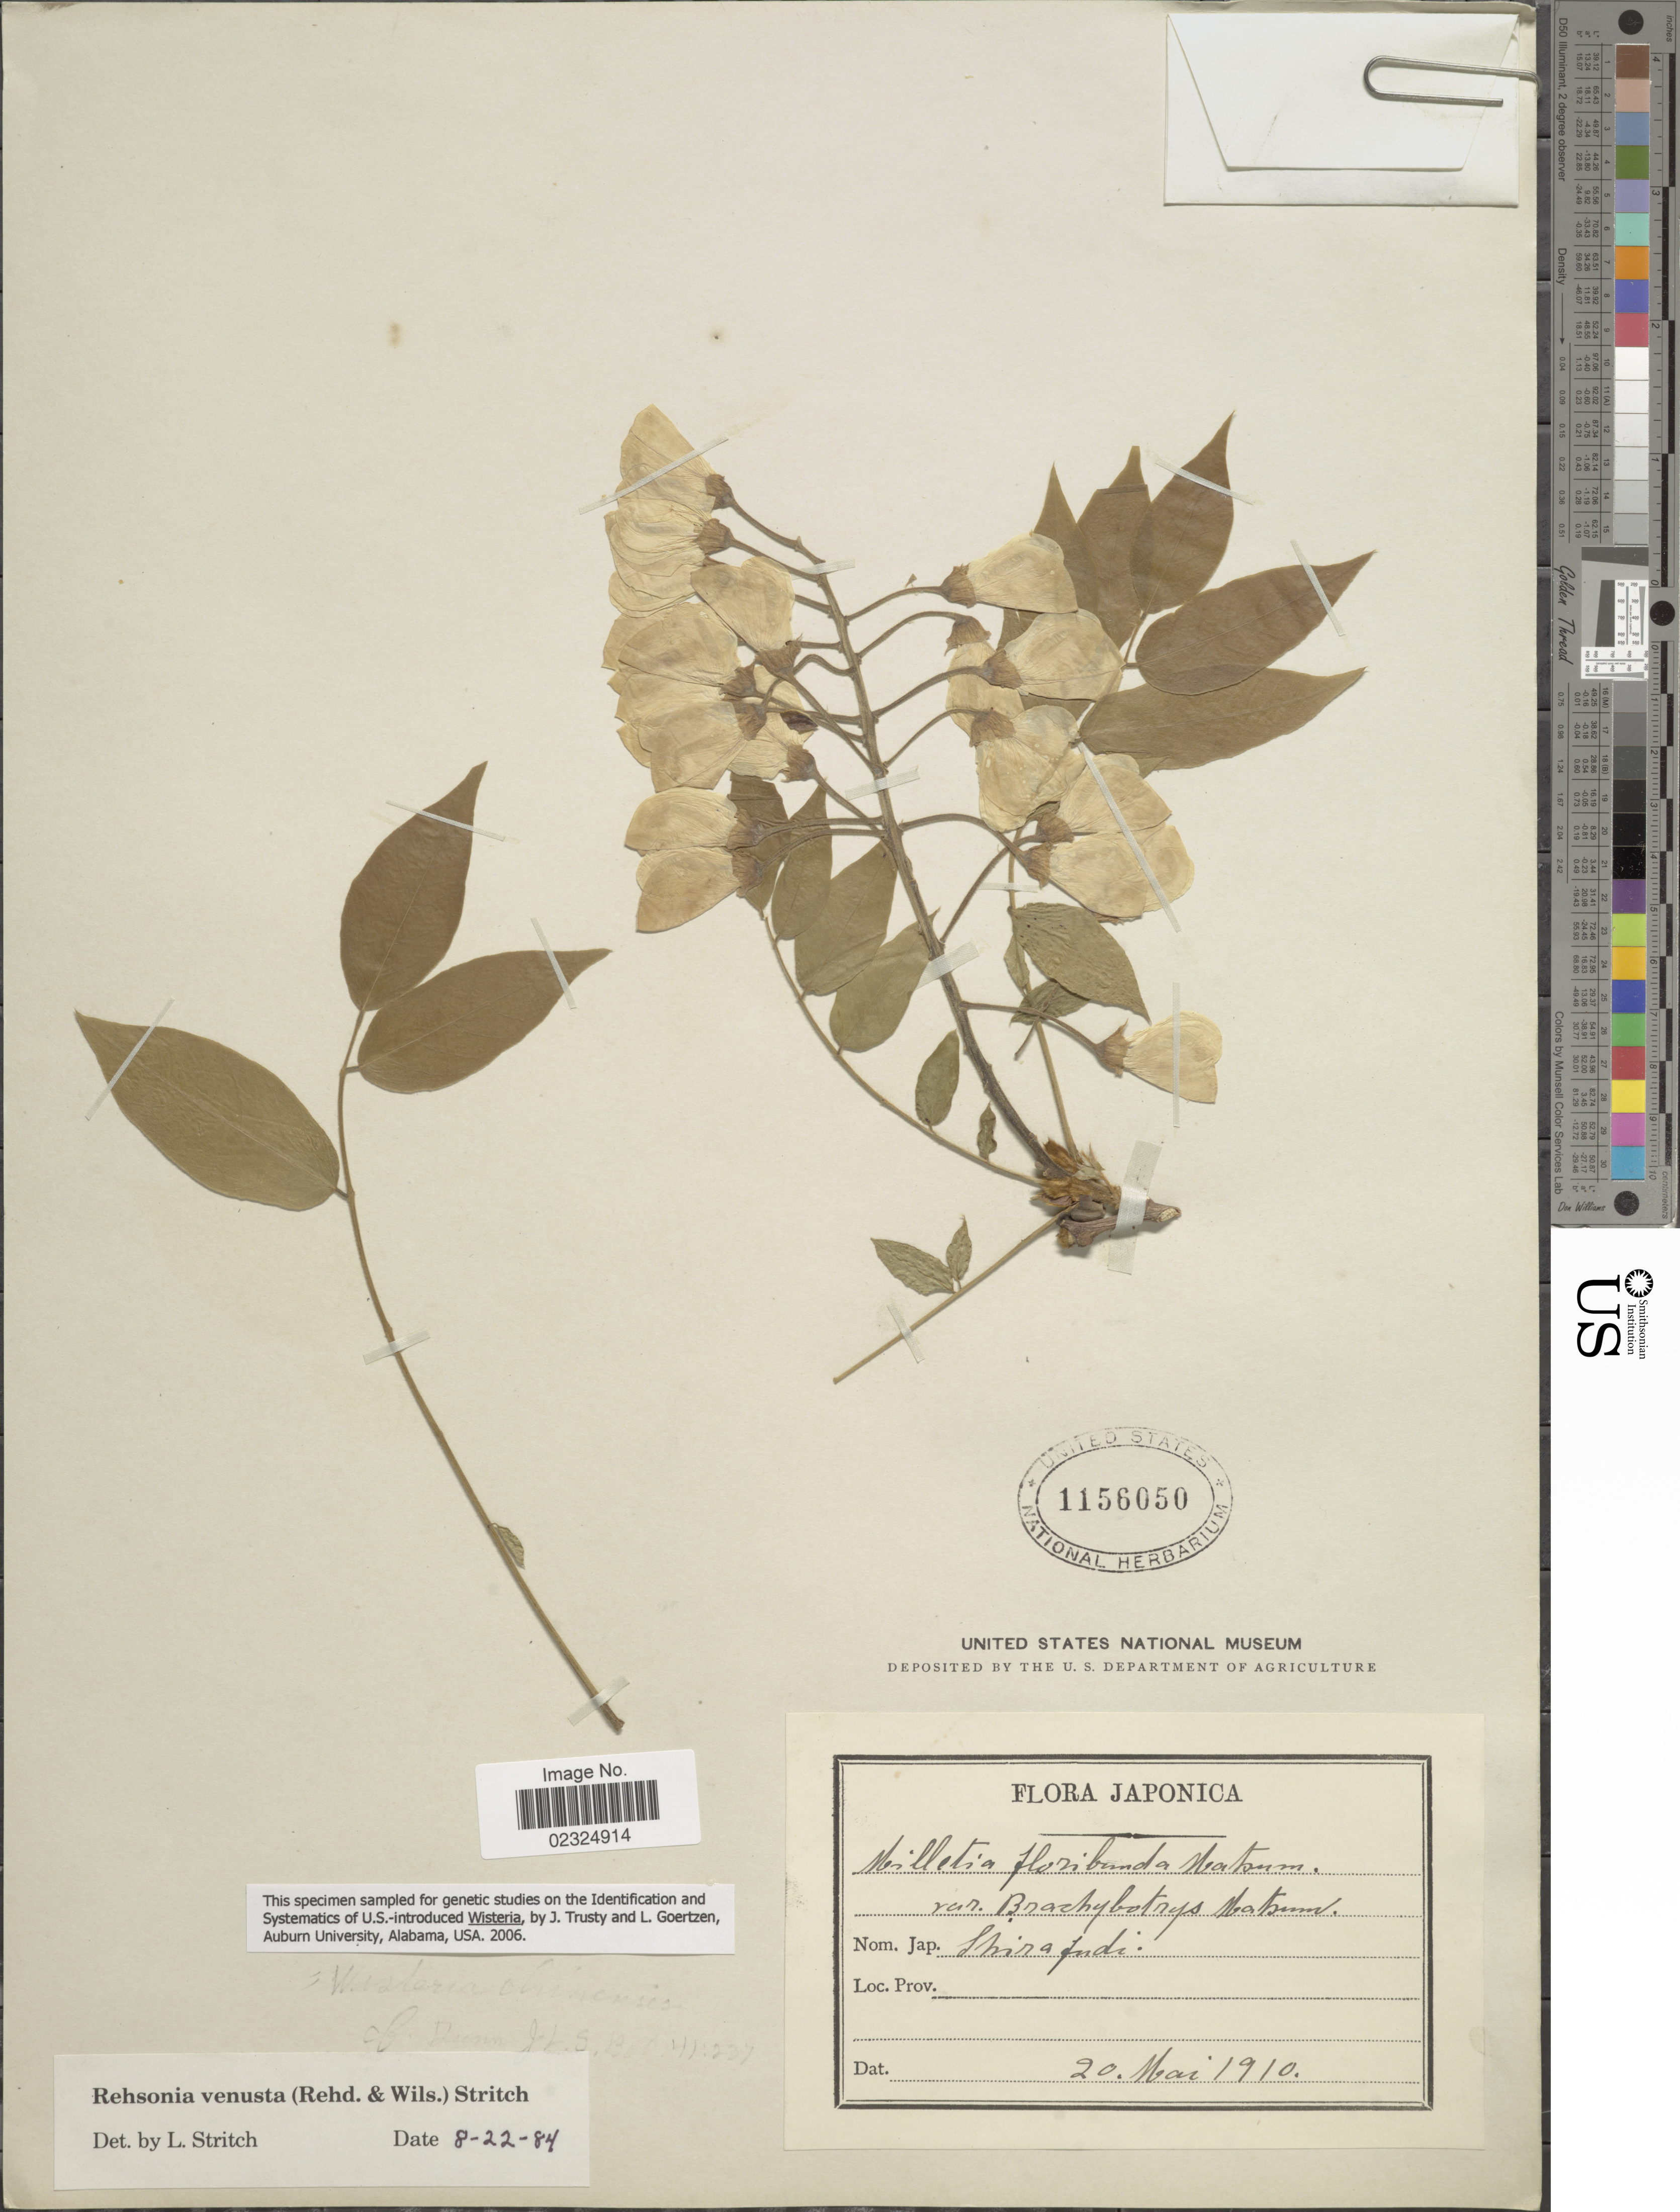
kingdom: Plantae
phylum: Tracheophyta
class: Magnoliopsida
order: Fabales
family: Fabaceae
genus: Wisteria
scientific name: Wisteria venusta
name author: Rehder & E.H. Wilson in Sarg.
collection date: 1910-05-20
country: Japan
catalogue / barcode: US 1156050